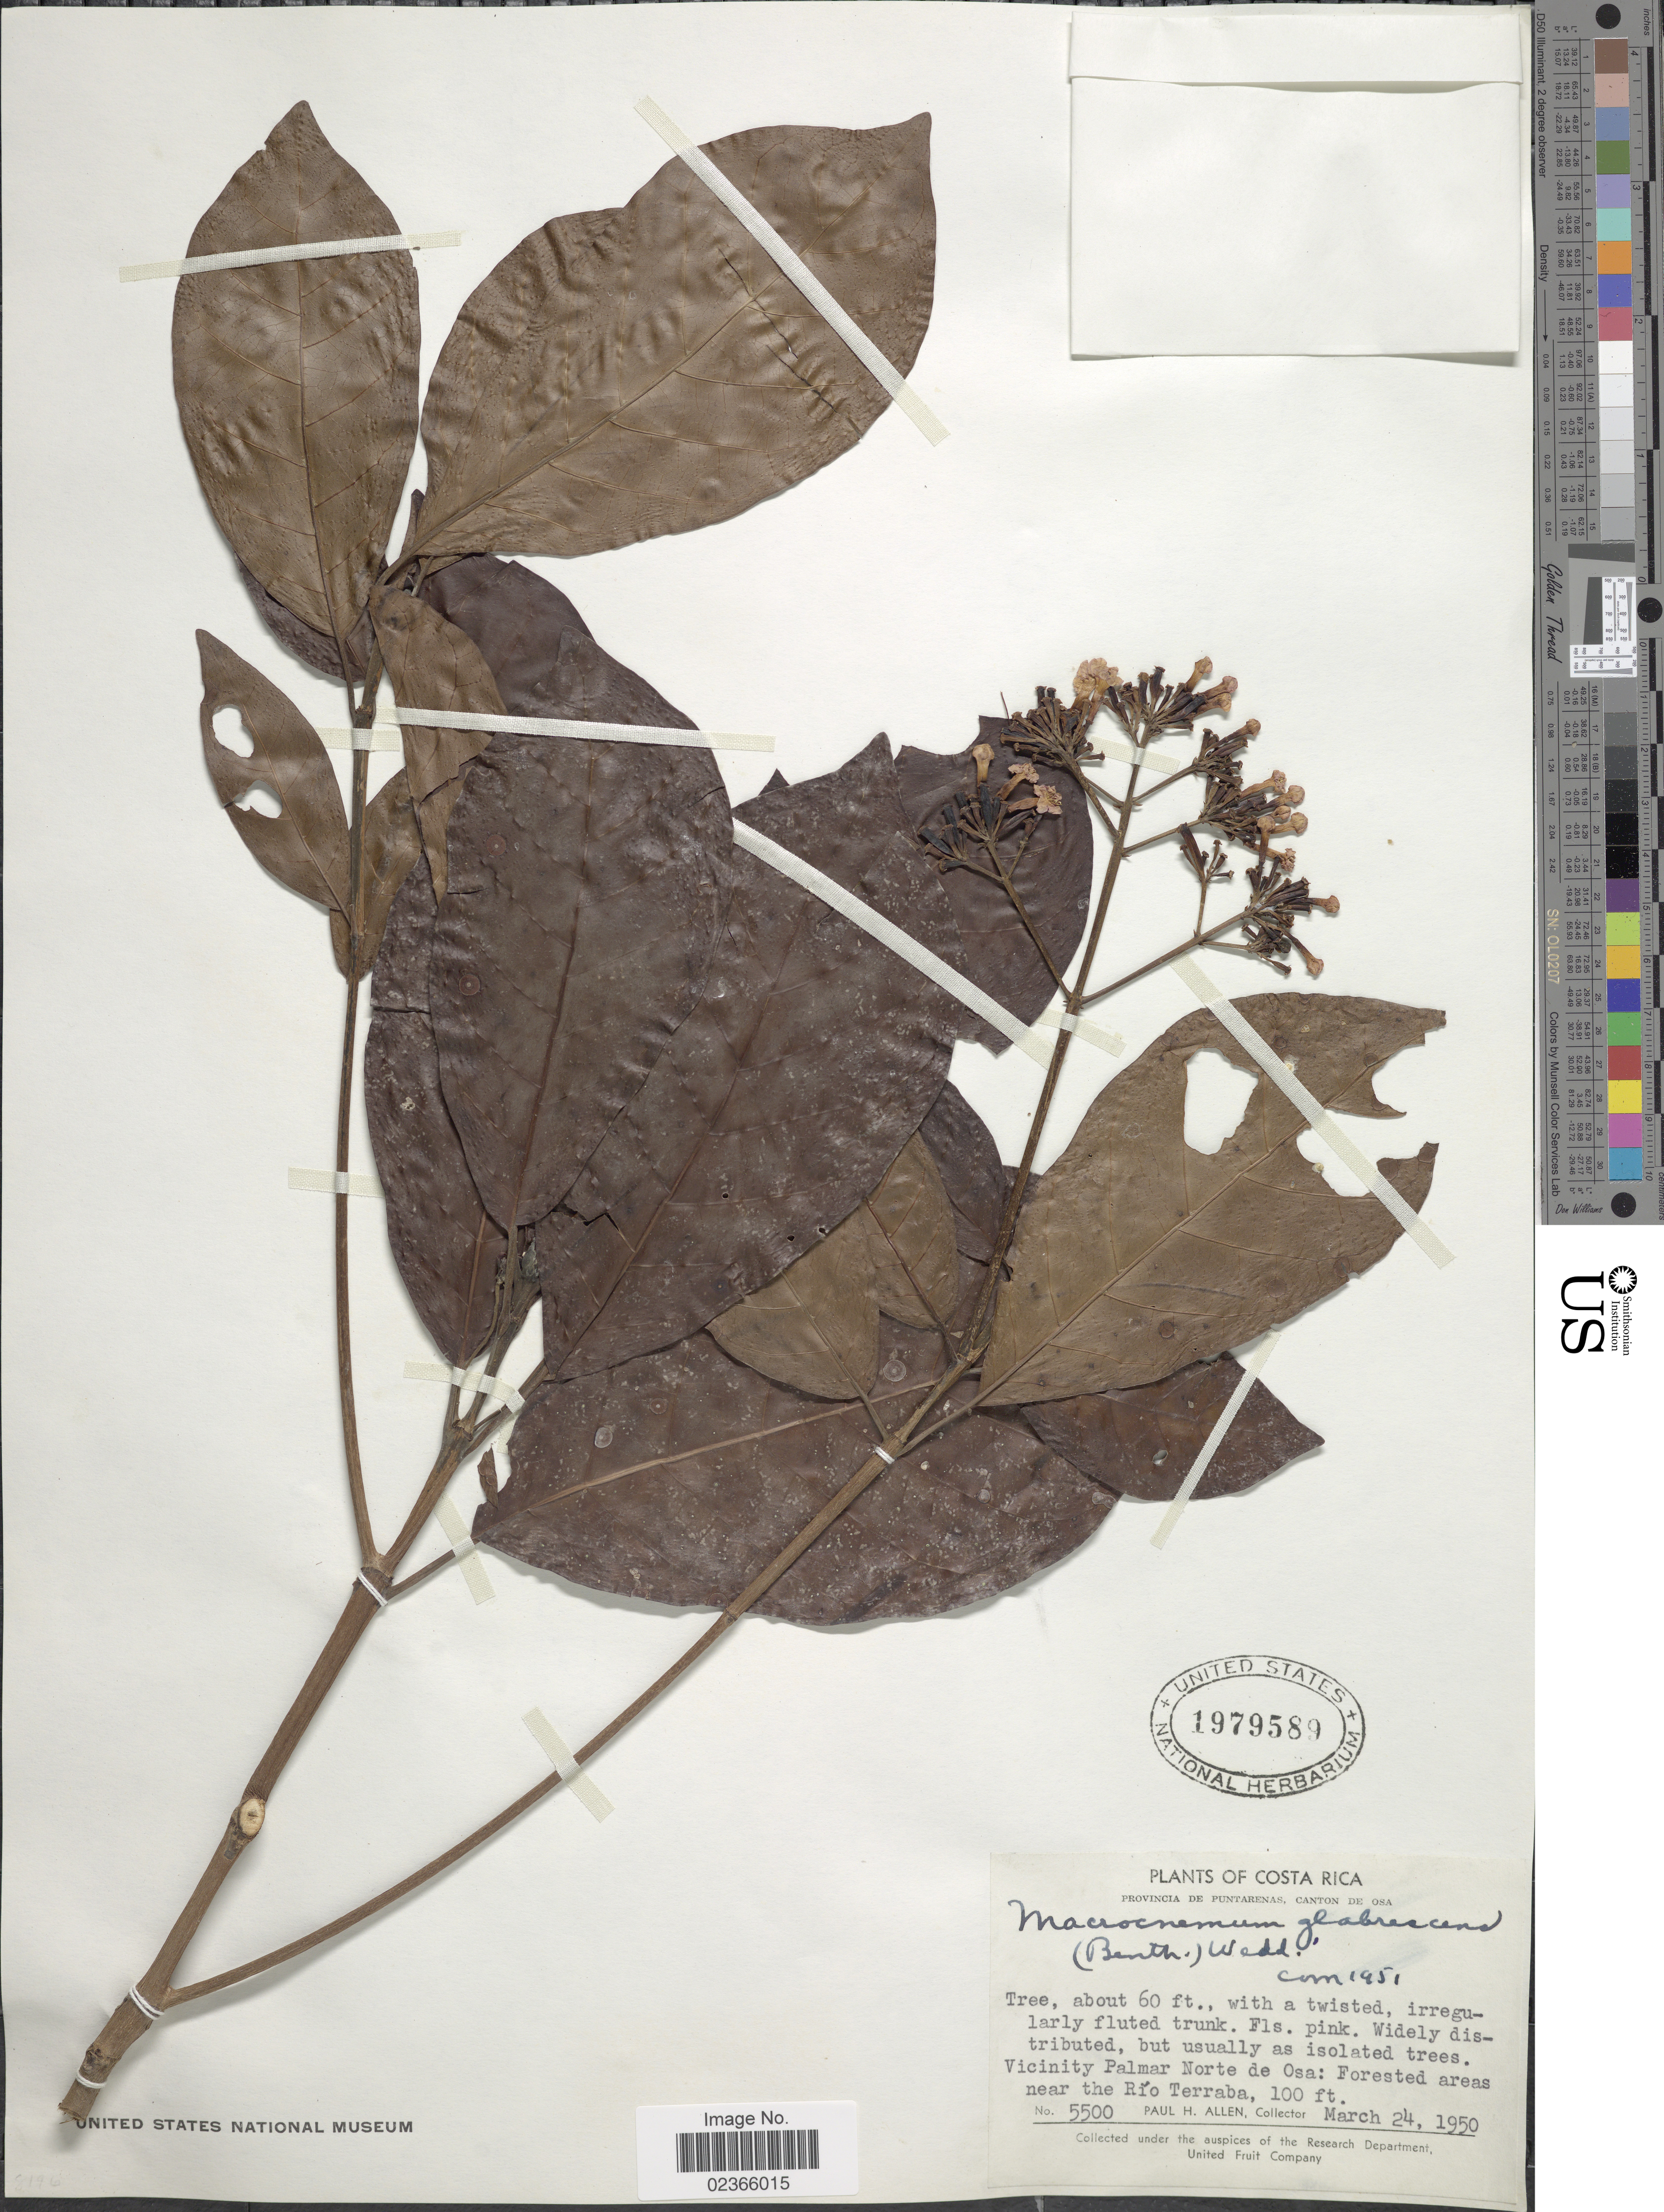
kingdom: Plantae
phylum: Tracheophyta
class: Magnoliopsida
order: Gentianales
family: Rubiaceae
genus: Macrocnemum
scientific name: Macrocnemum glabrescens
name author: (Benth.) Wedd.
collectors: P. H. Allen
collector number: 5500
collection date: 1950-03-24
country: Costa Rica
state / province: Puntarenas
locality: Provincia de Puntarenas, Canton de Osa. Vicinity Palmar Norte de Osa: Forested areas near the Rio Terraba.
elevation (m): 30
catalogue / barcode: US 1979589